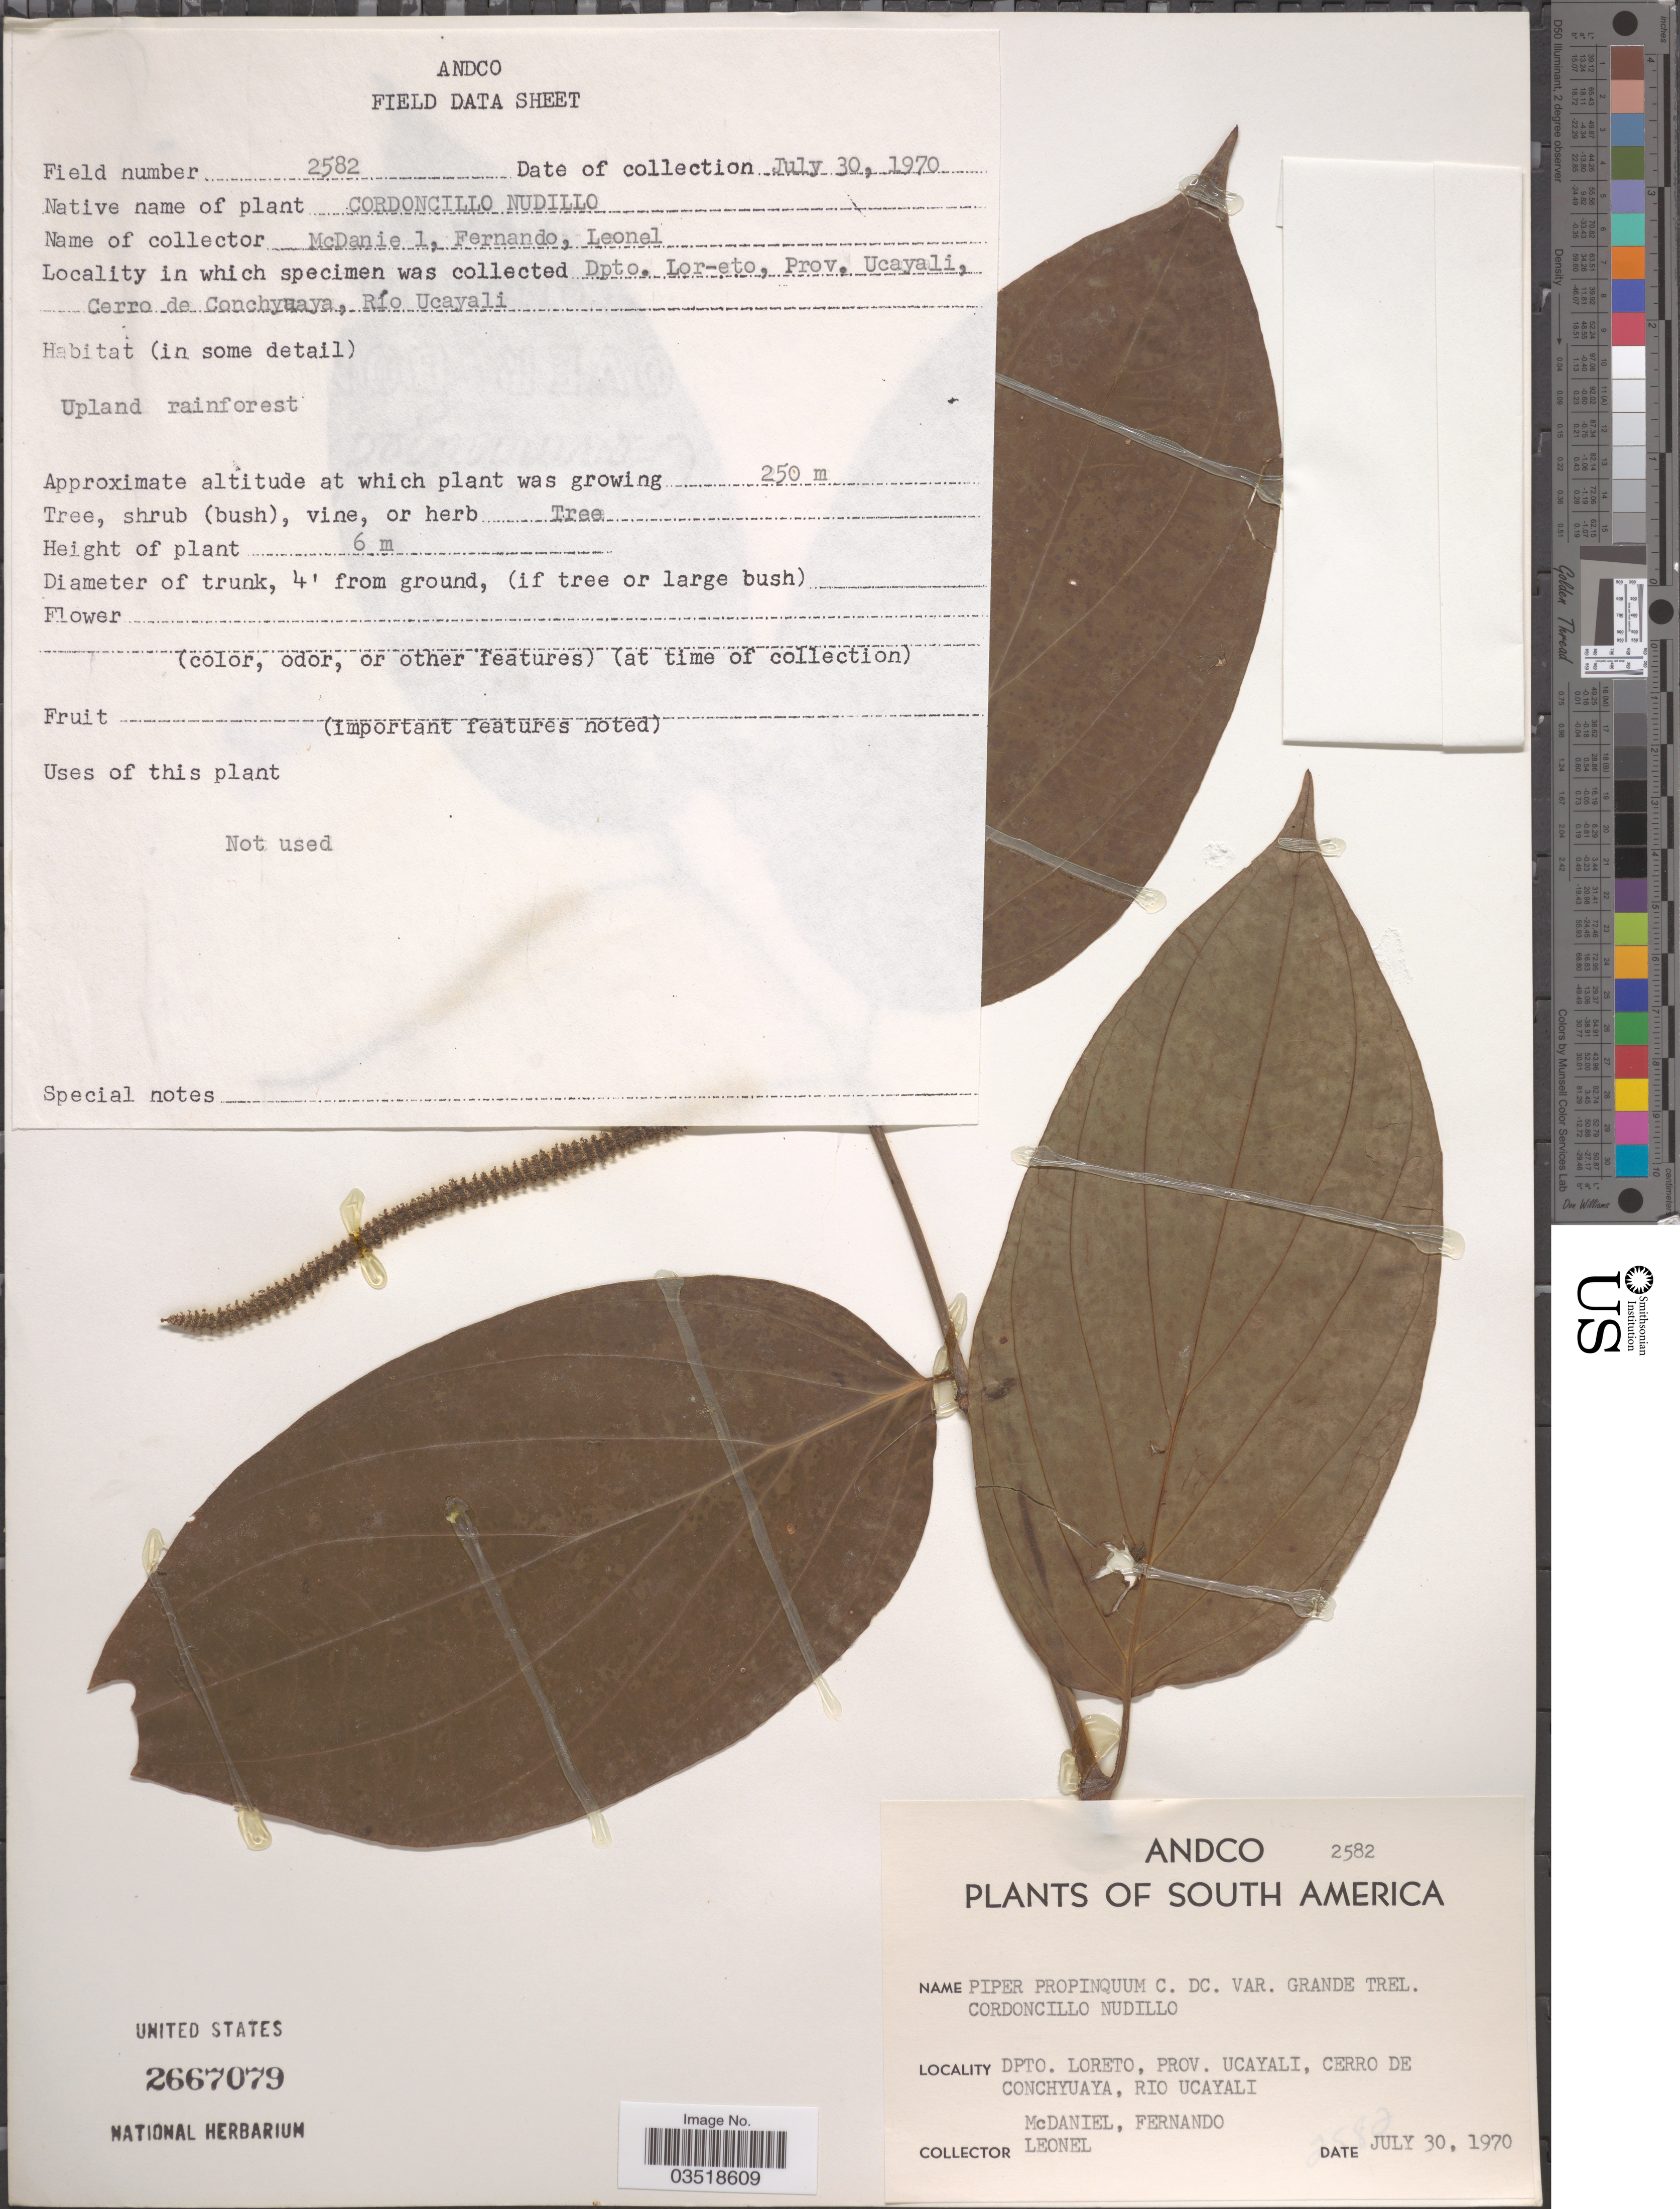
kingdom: Plantae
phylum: Tracheophyta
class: Magnoliopsida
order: Piperales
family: Piperaceae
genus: Piper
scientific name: Piper propinquum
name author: C. DC.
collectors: -- McDaniel, -- Fernando & -- Leonel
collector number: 2582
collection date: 1970-07-30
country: Peru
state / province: Loreto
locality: Dpto. Loreto, Prov. Ucayali, Cerro de Conchyuaya, Río Ucayali.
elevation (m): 250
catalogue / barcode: US 2667079